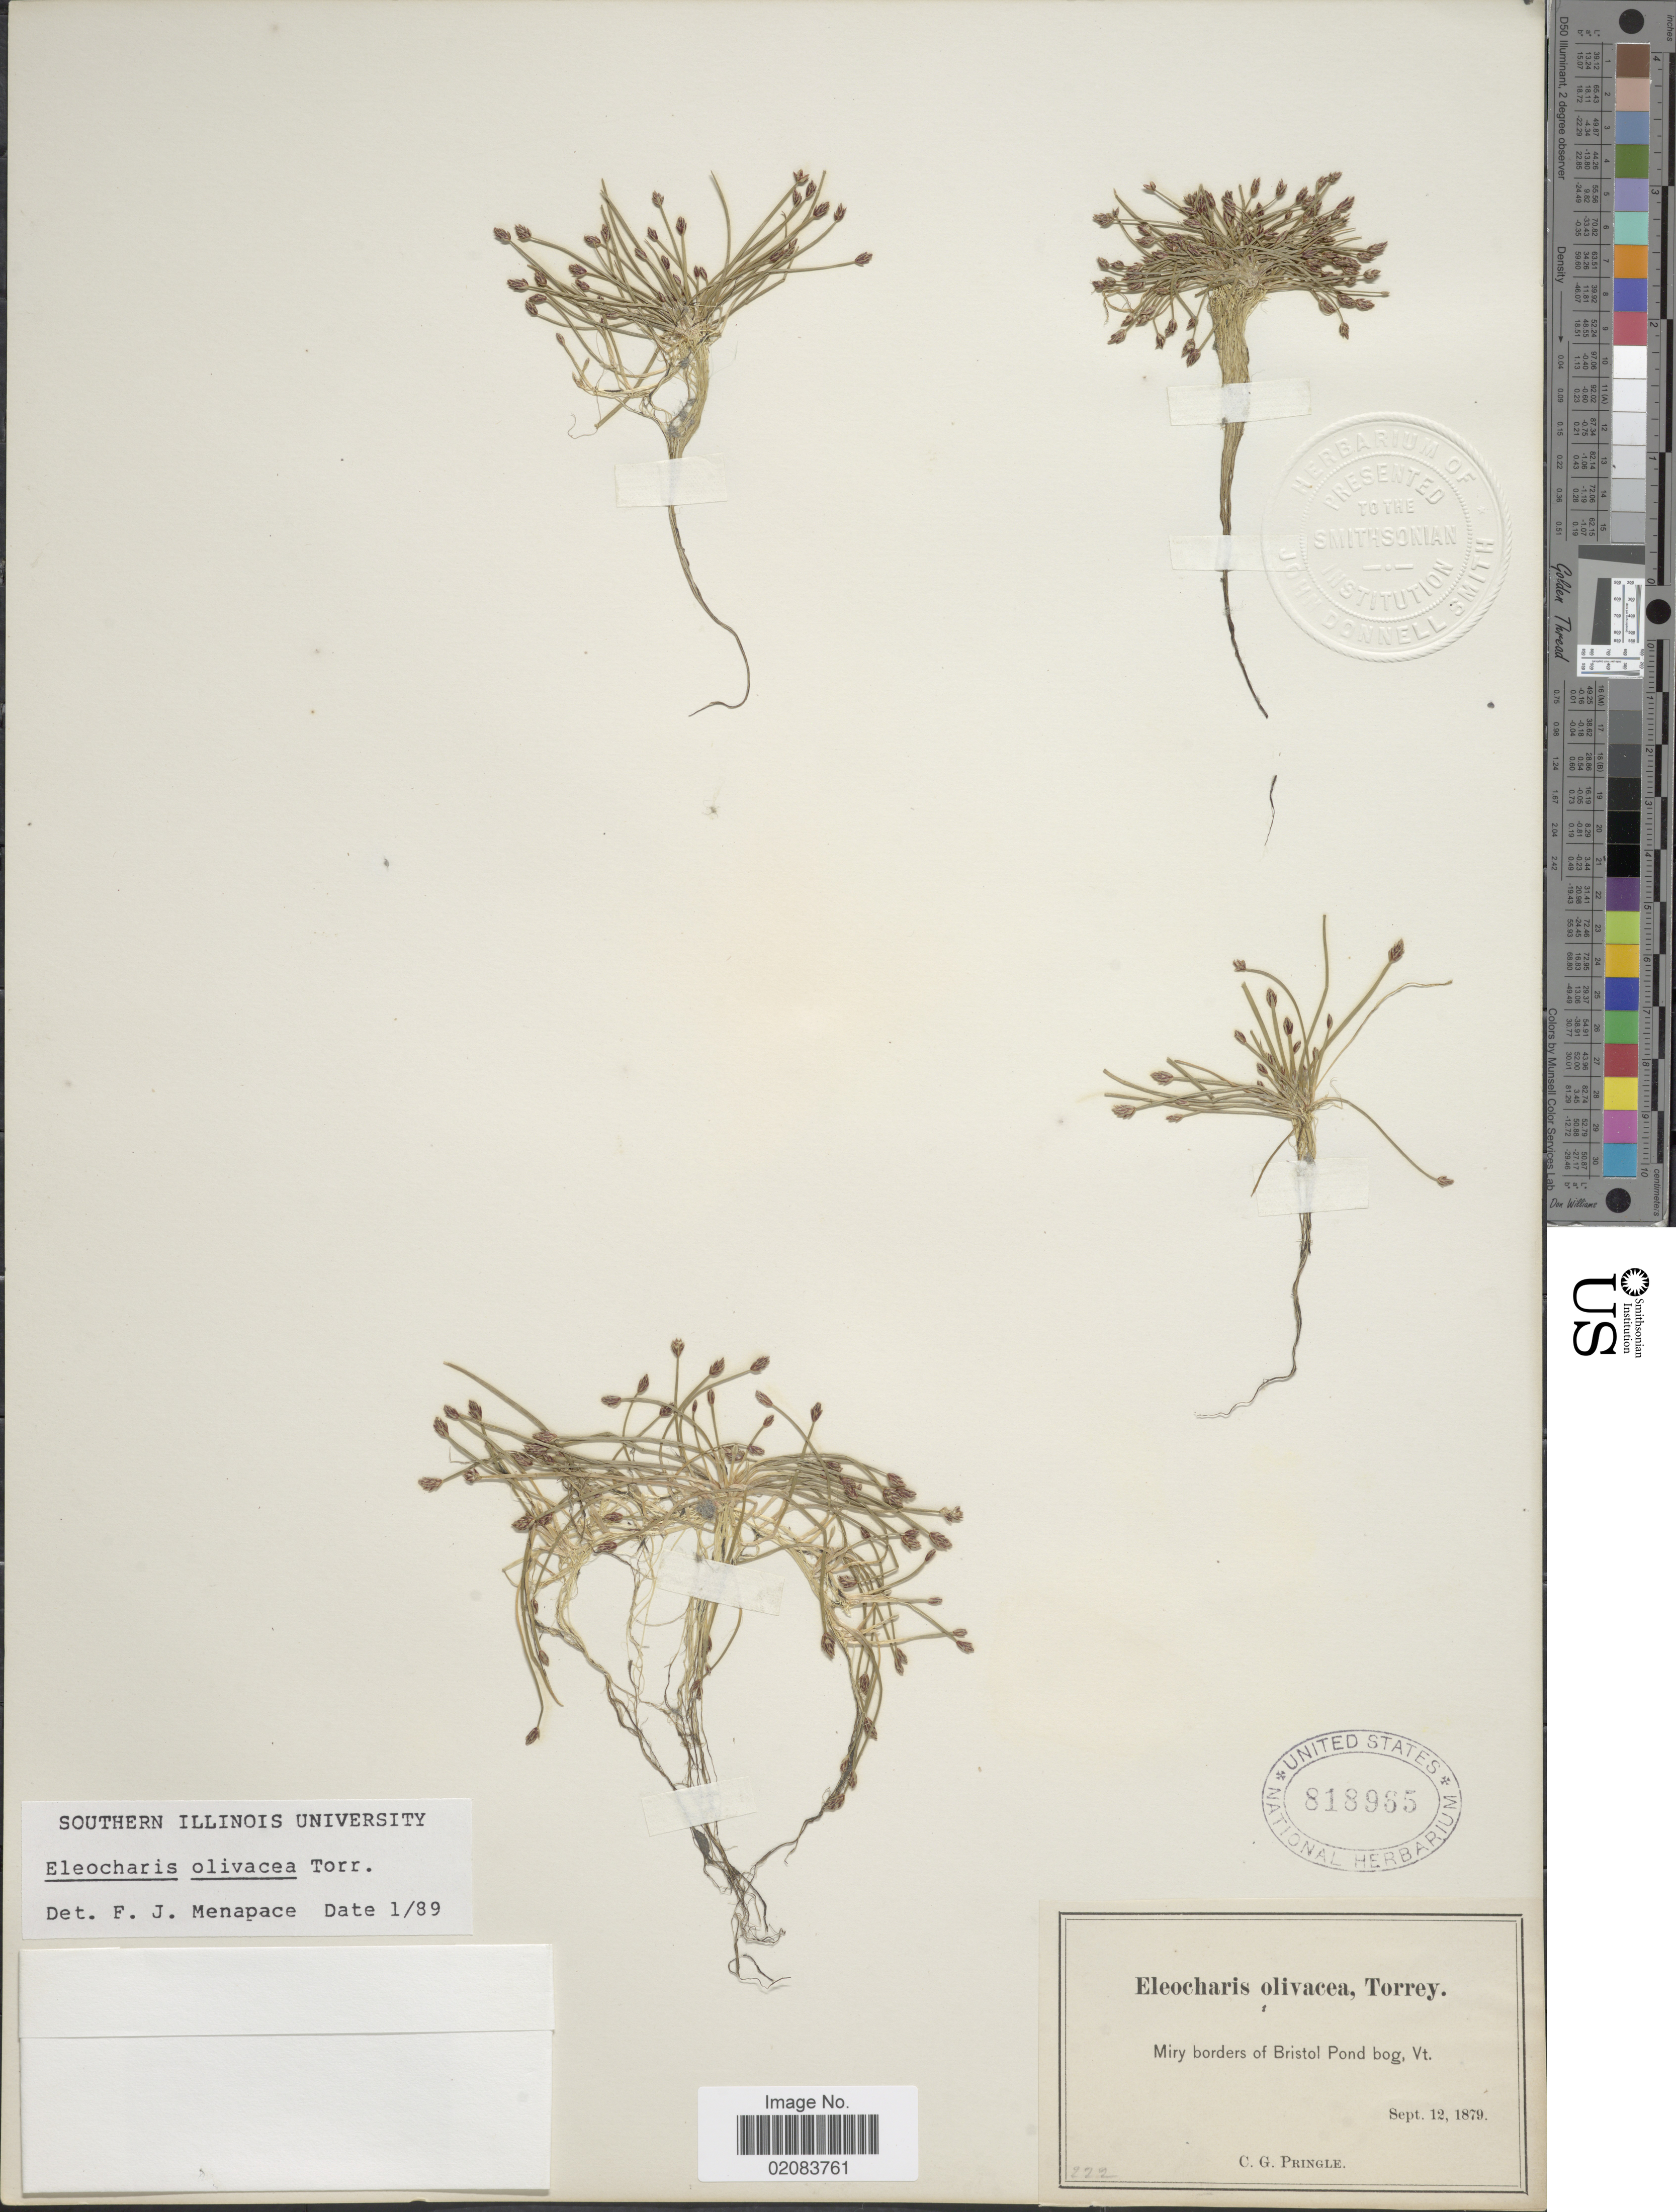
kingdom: Plantae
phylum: Tracheophyta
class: Liliopsida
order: Poales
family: Cyperaceae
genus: Eleocharis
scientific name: Eleocharis olivacea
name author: Torr.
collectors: C. G. Pringle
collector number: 222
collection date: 1879-09-12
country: United States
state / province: Vermont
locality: Miry borders of Bristol Pond bog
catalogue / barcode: US 818965